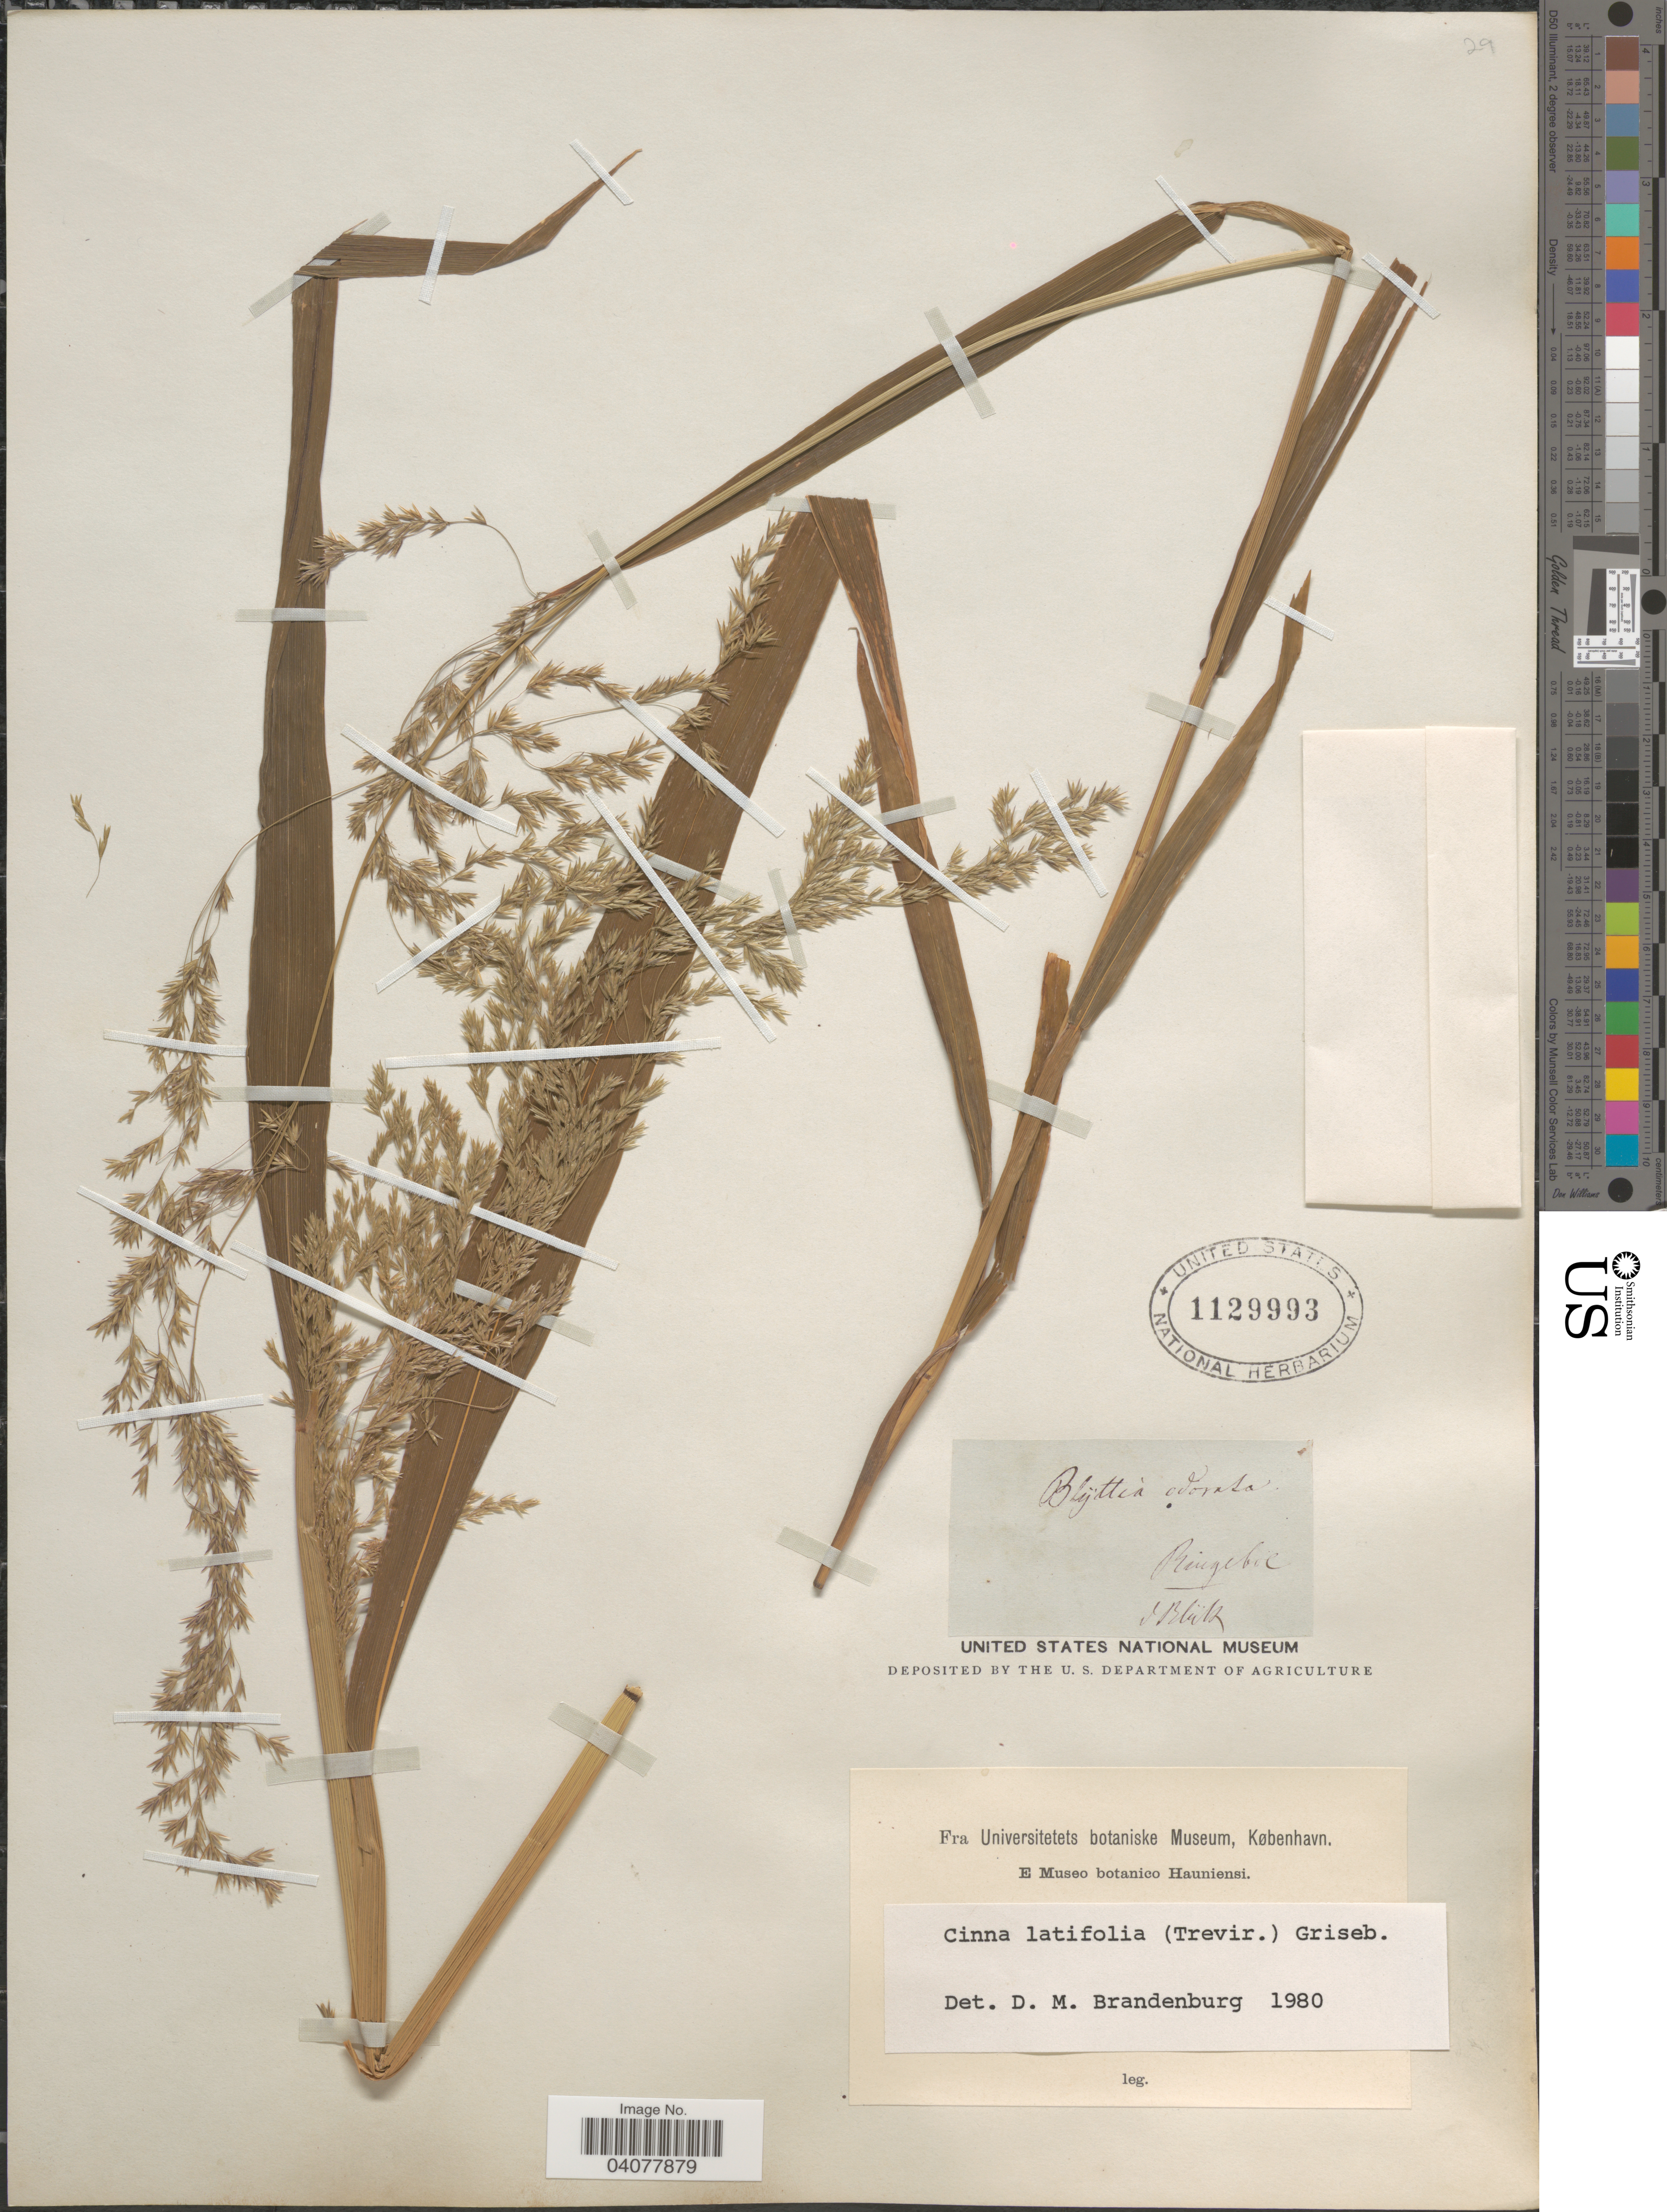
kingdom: Plantae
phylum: Tracheophyta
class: Liliopsida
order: Poales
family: Poaceae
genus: Cinna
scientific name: Cinna latifolia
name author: (Trevir. ex Goeppert) Griseb.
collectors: I. Blük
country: Sweden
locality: Ringebo.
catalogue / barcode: US 1129993